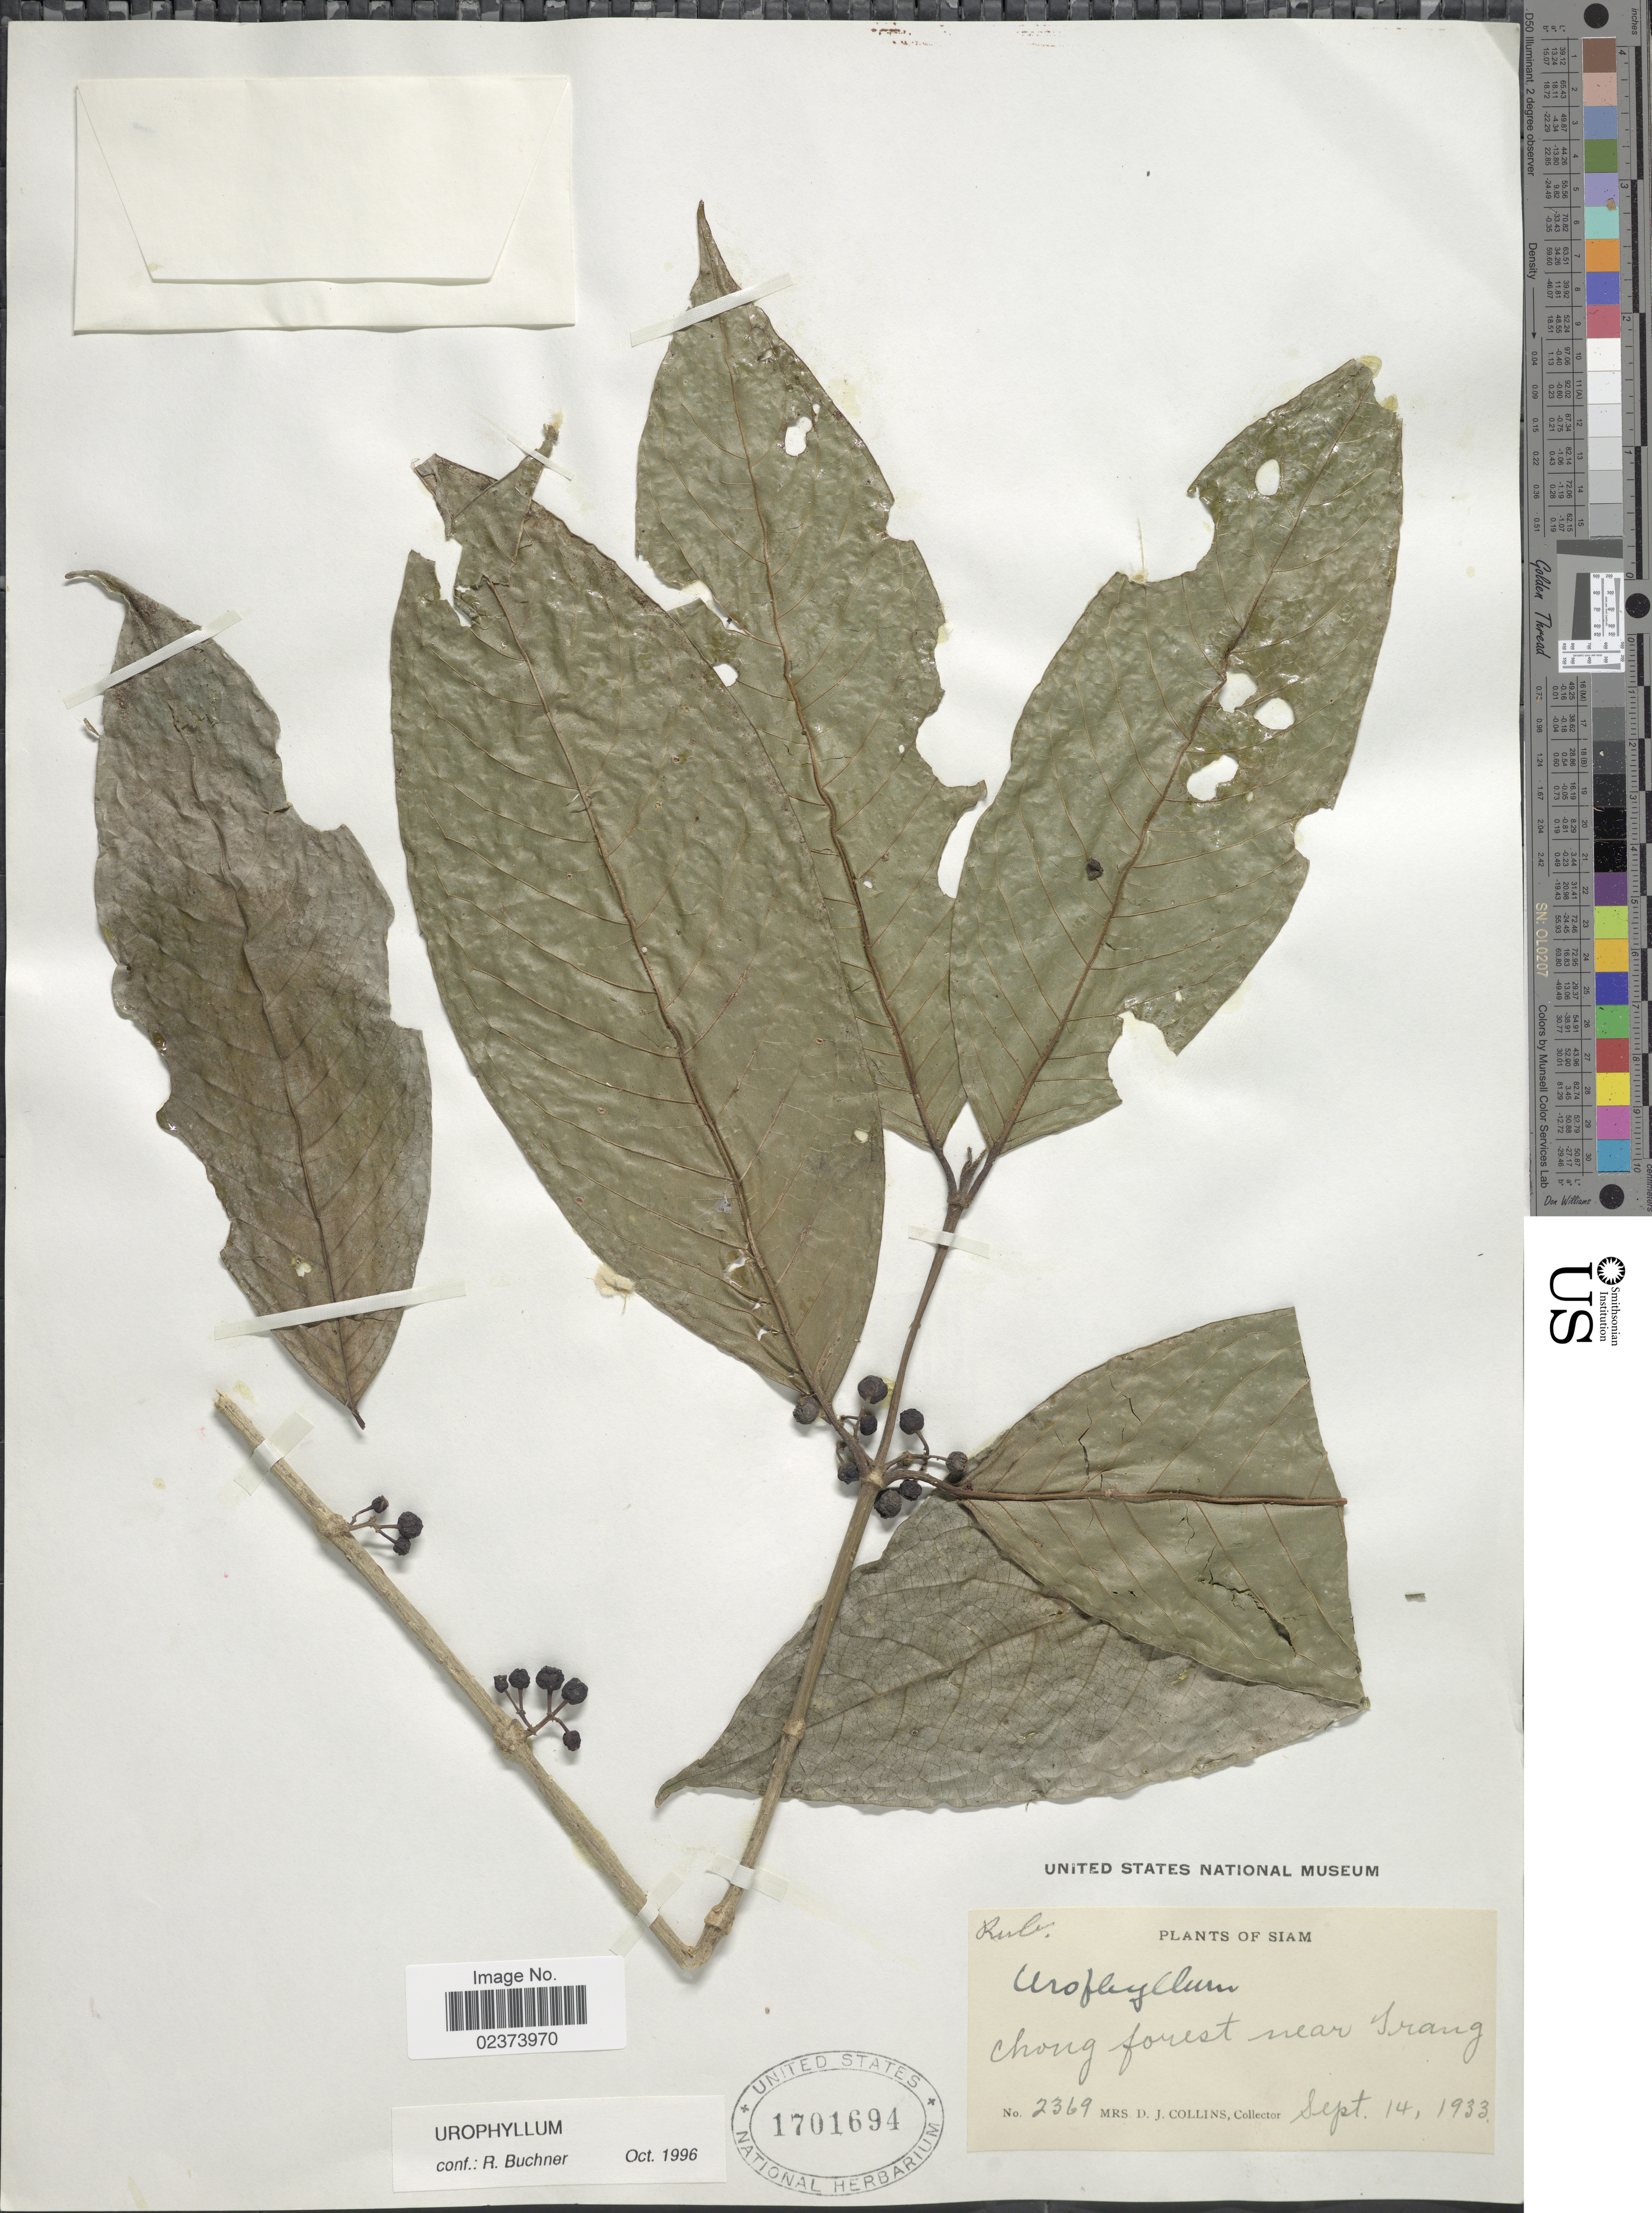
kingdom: Plantae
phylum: Tracheophyta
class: Magnoliopsida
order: Gentianales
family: Rubiaceae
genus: Urophyllum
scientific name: Urophyllum sp.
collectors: Mrs. D. J. Collins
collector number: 2369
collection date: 1933-09-14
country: Thailand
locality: Siam, Chong forest near Trang [interpreted]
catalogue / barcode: US 1701694